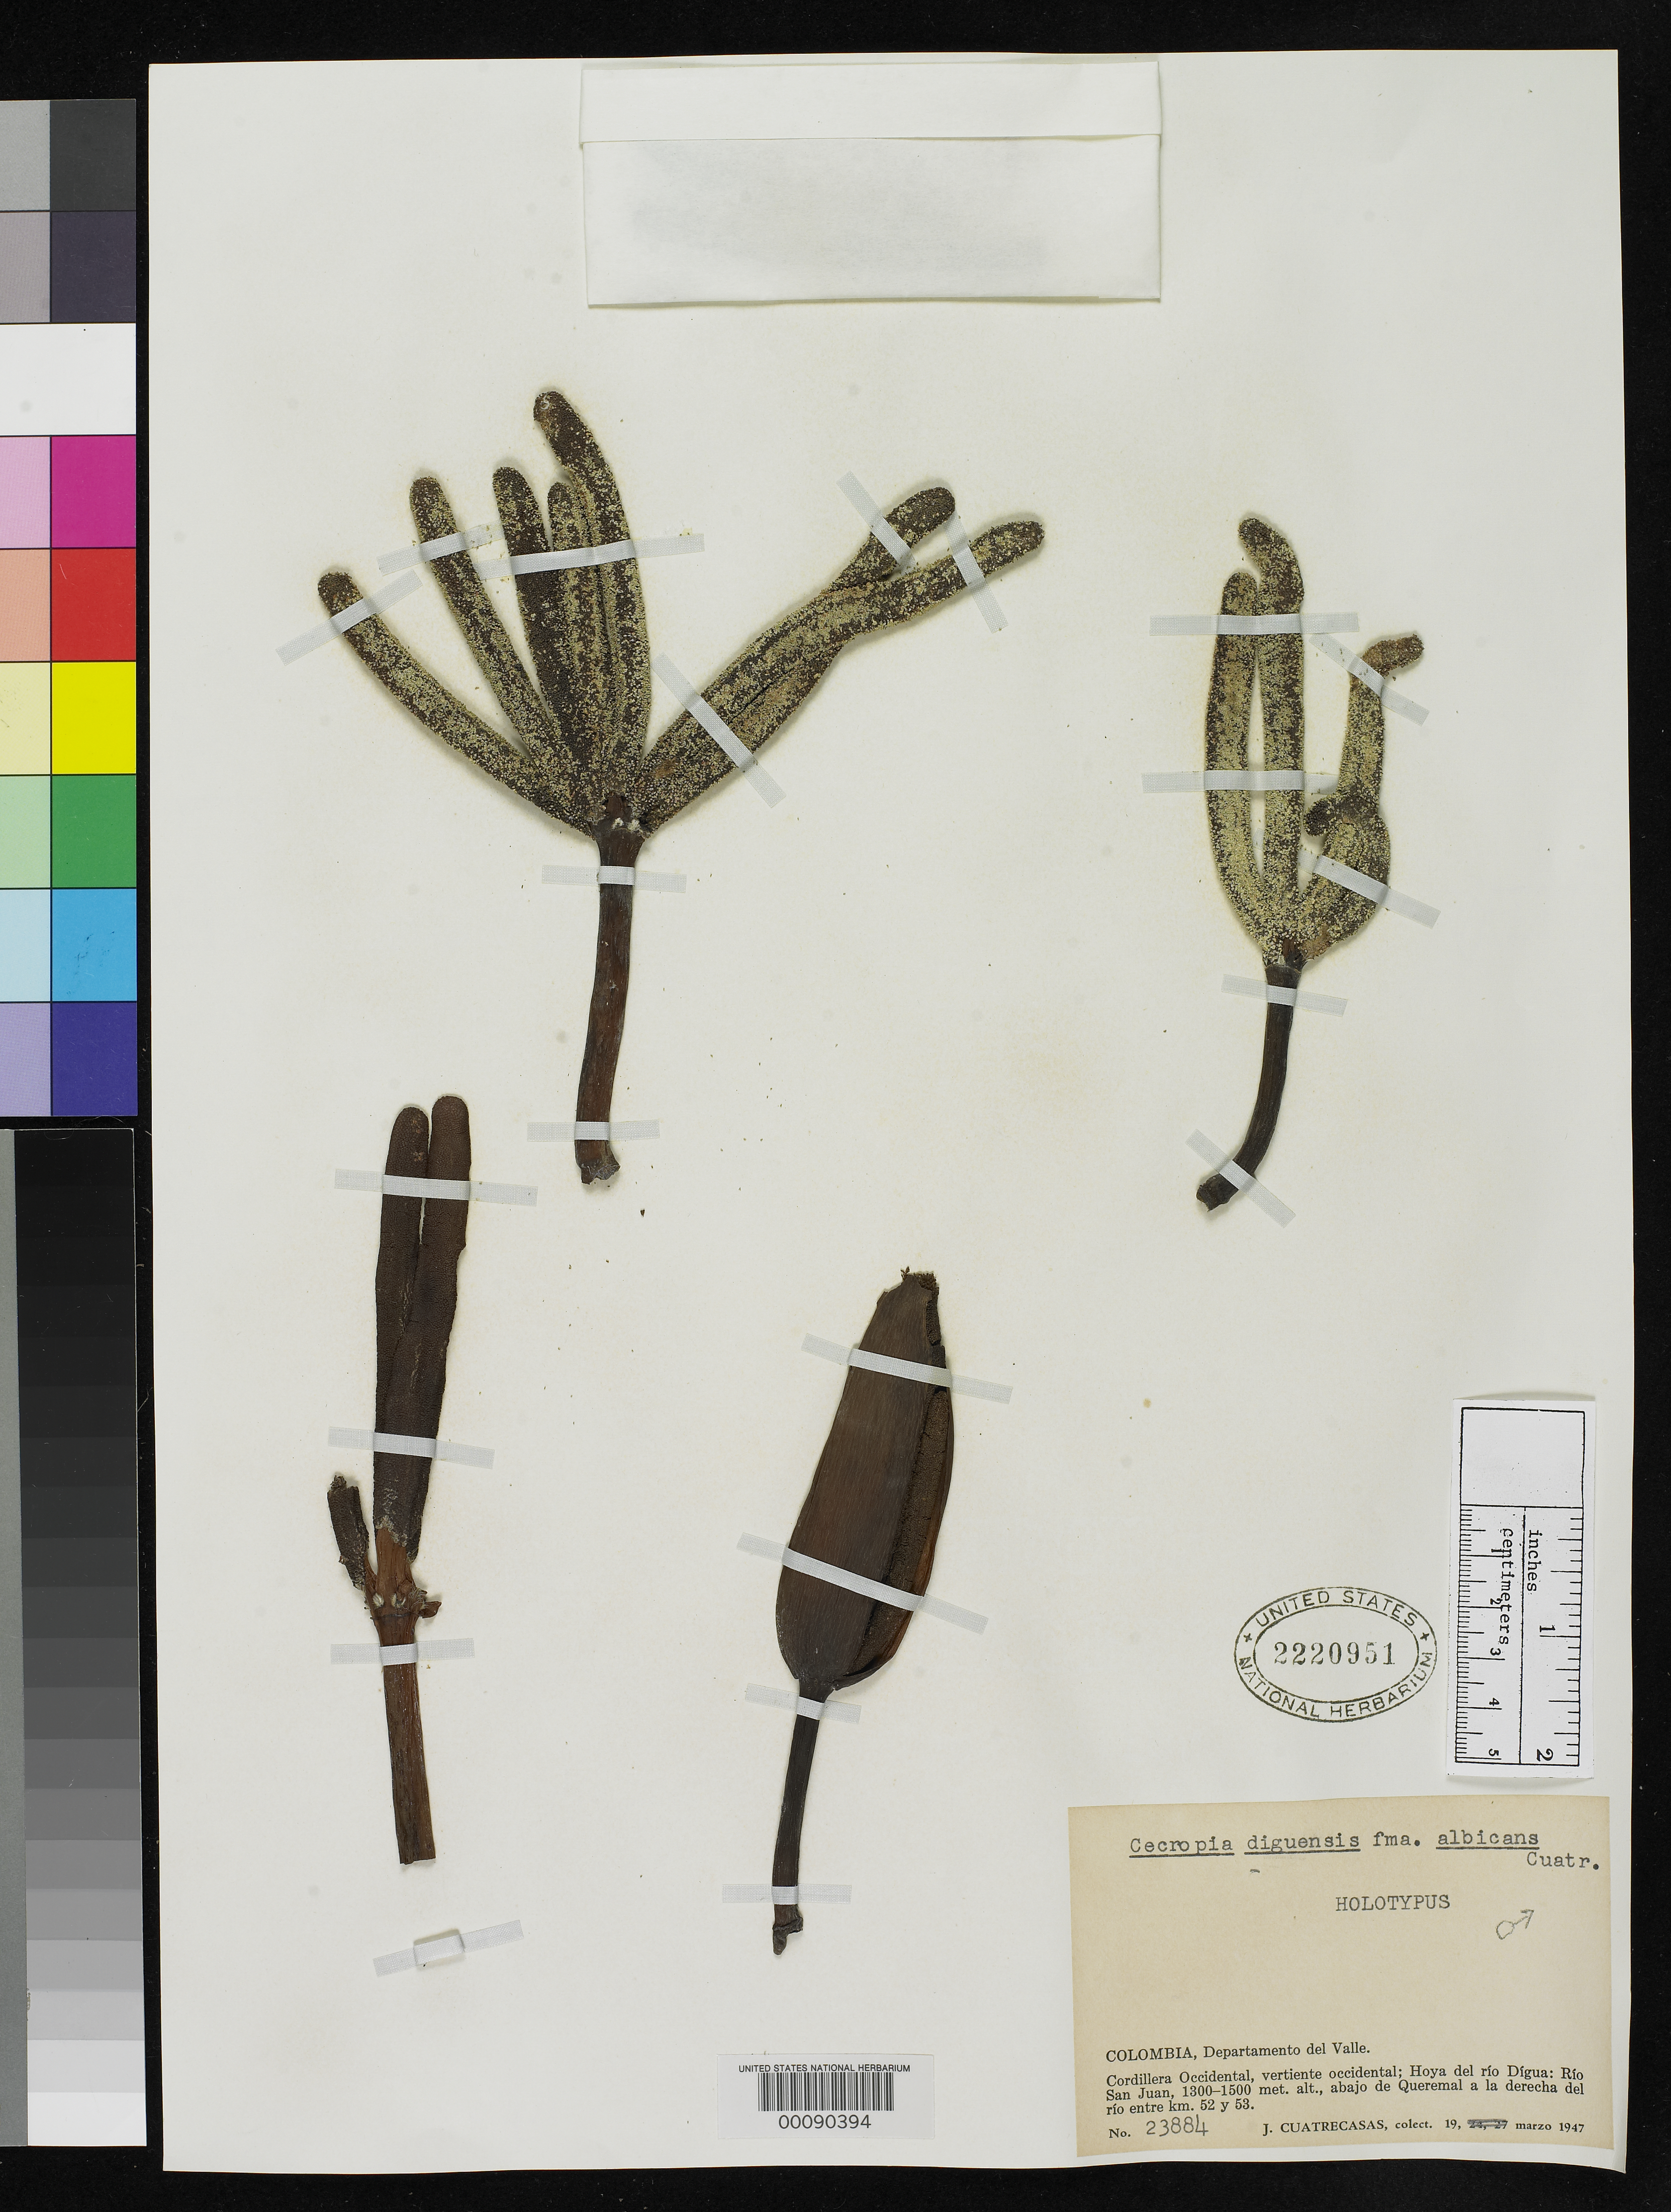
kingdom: Plantae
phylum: Tracheophyta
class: Magnoliopsida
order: Rosales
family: Urticaceae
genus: Cecropia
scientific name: Cecropia diguensis f. albicans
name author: Cuatrec.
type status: Holotype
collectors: J. Cuatrecasas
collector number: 23884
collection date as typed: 19 Mar 1947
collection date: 1947-03-19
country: Colombia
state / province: Valle del Cauca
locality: Rio San Juan, Valley of the Rio Digua, below Queremal, along the right side of the River, between km 52 and 53.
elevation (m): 1300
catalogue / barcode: US 2220951